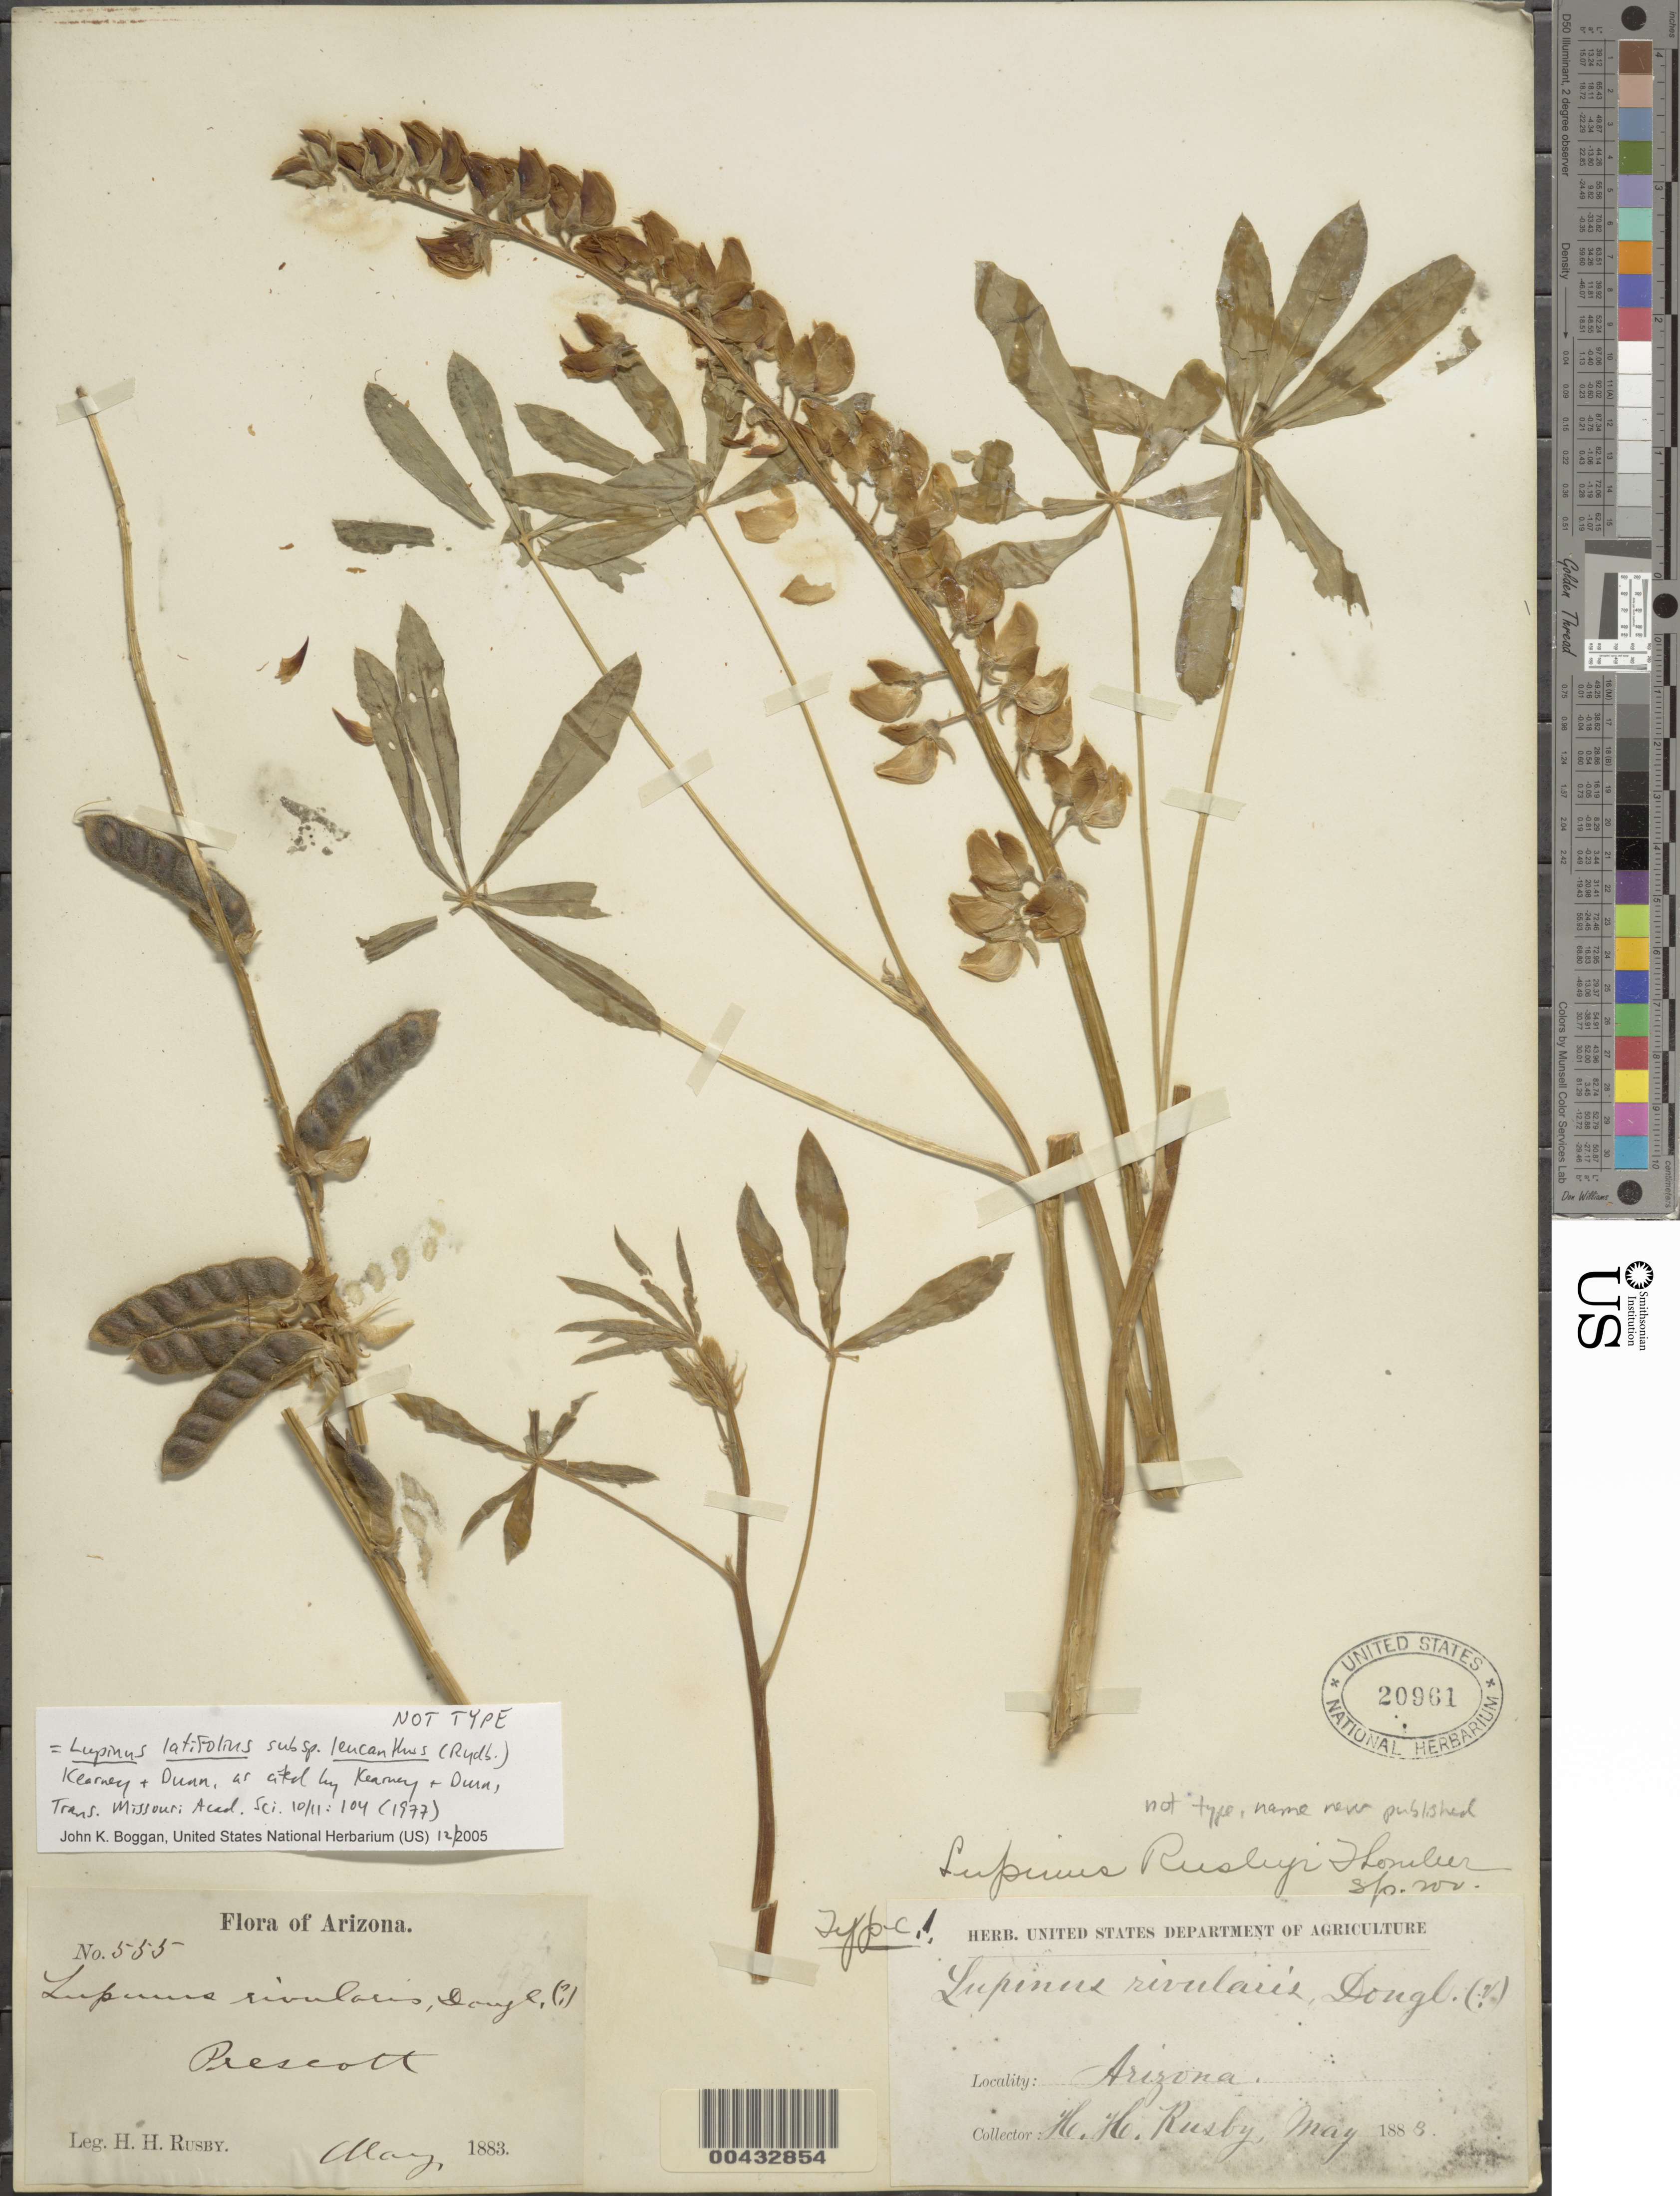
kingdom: Plantae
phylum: Tracheophyta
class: Magnoliopsida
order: Fabales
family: Fabaceae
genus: Lupinus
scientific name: Lupinus latifolius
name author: Lindl. ex J. Agardh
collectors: H. H. Rusby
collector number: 555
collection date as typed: May 1883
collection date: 1883-05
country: United States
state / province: Arizona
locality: Prescott.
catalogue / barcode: US 20961